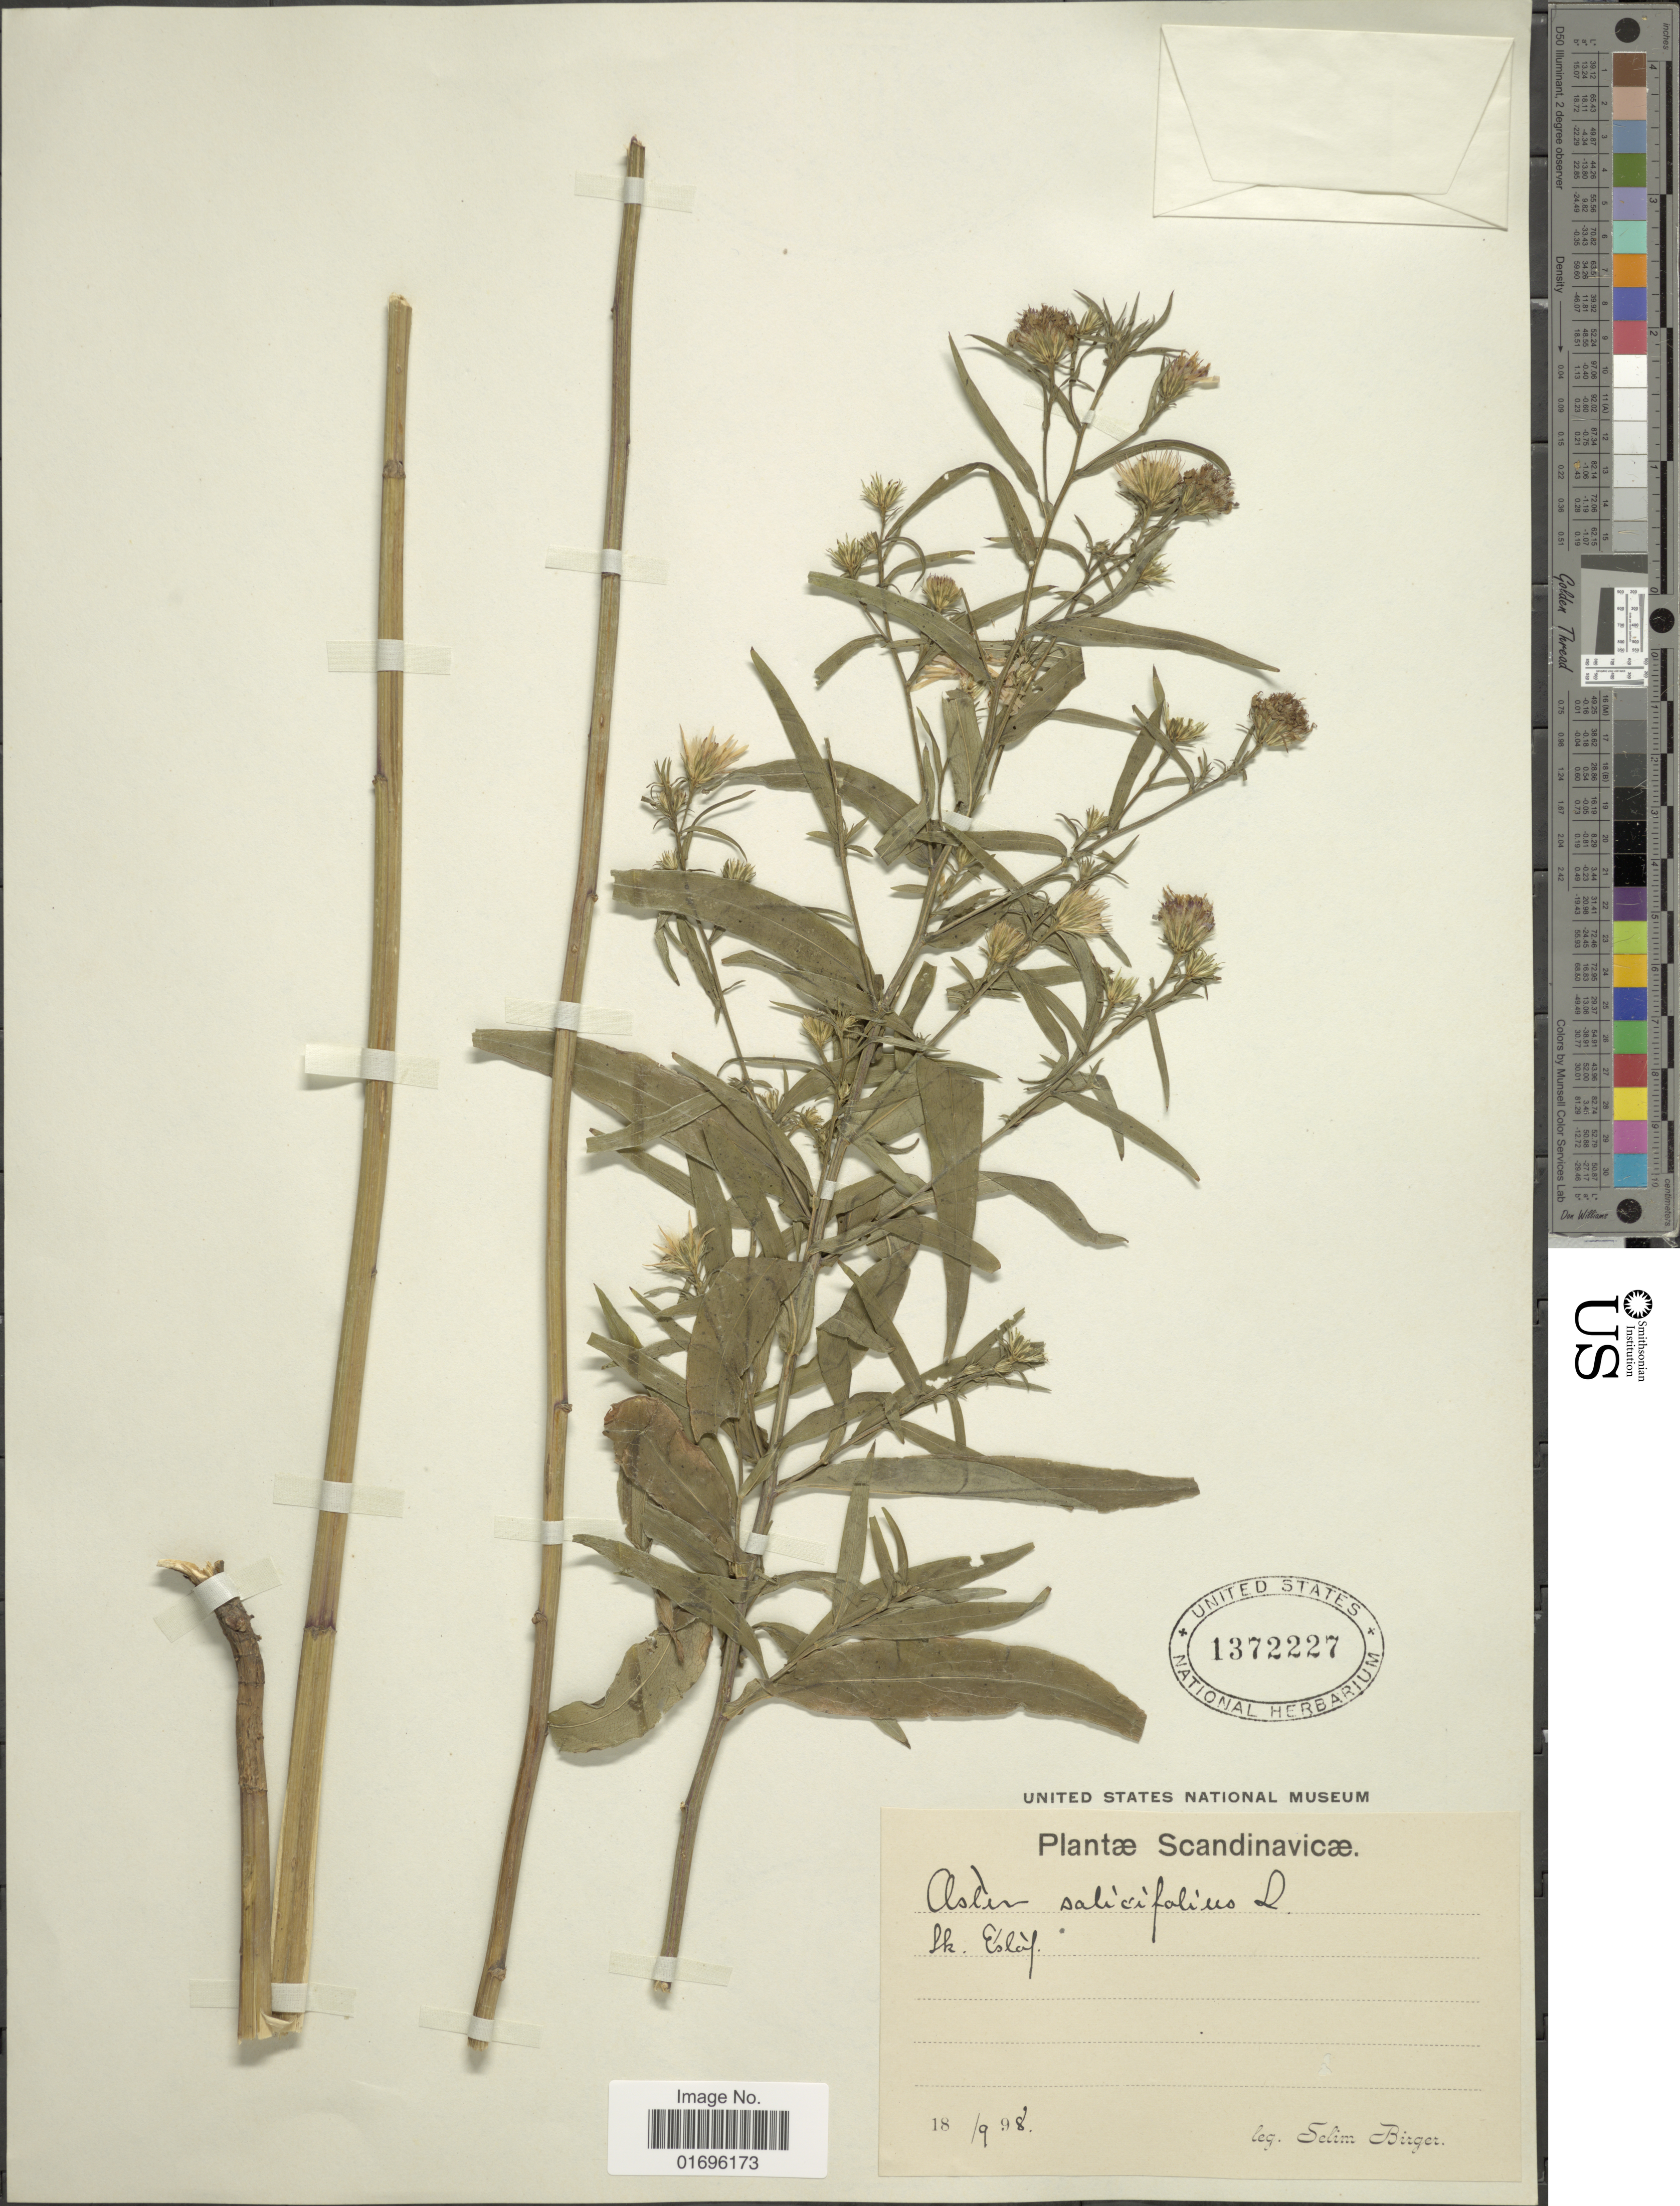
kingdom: Plantae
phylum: Tracheophyta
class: Magnoliopsida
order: Asterales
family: Asteraceae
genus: Aster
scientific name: Aster salicifolius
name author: Scholler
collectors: S. Birger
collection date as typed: Transcribed d/m/y: 18/9/98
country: Sweden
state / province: Skåne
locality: Scandinavicæ. Sk. Eslof [ = Eslov].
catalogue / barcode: US 1372227